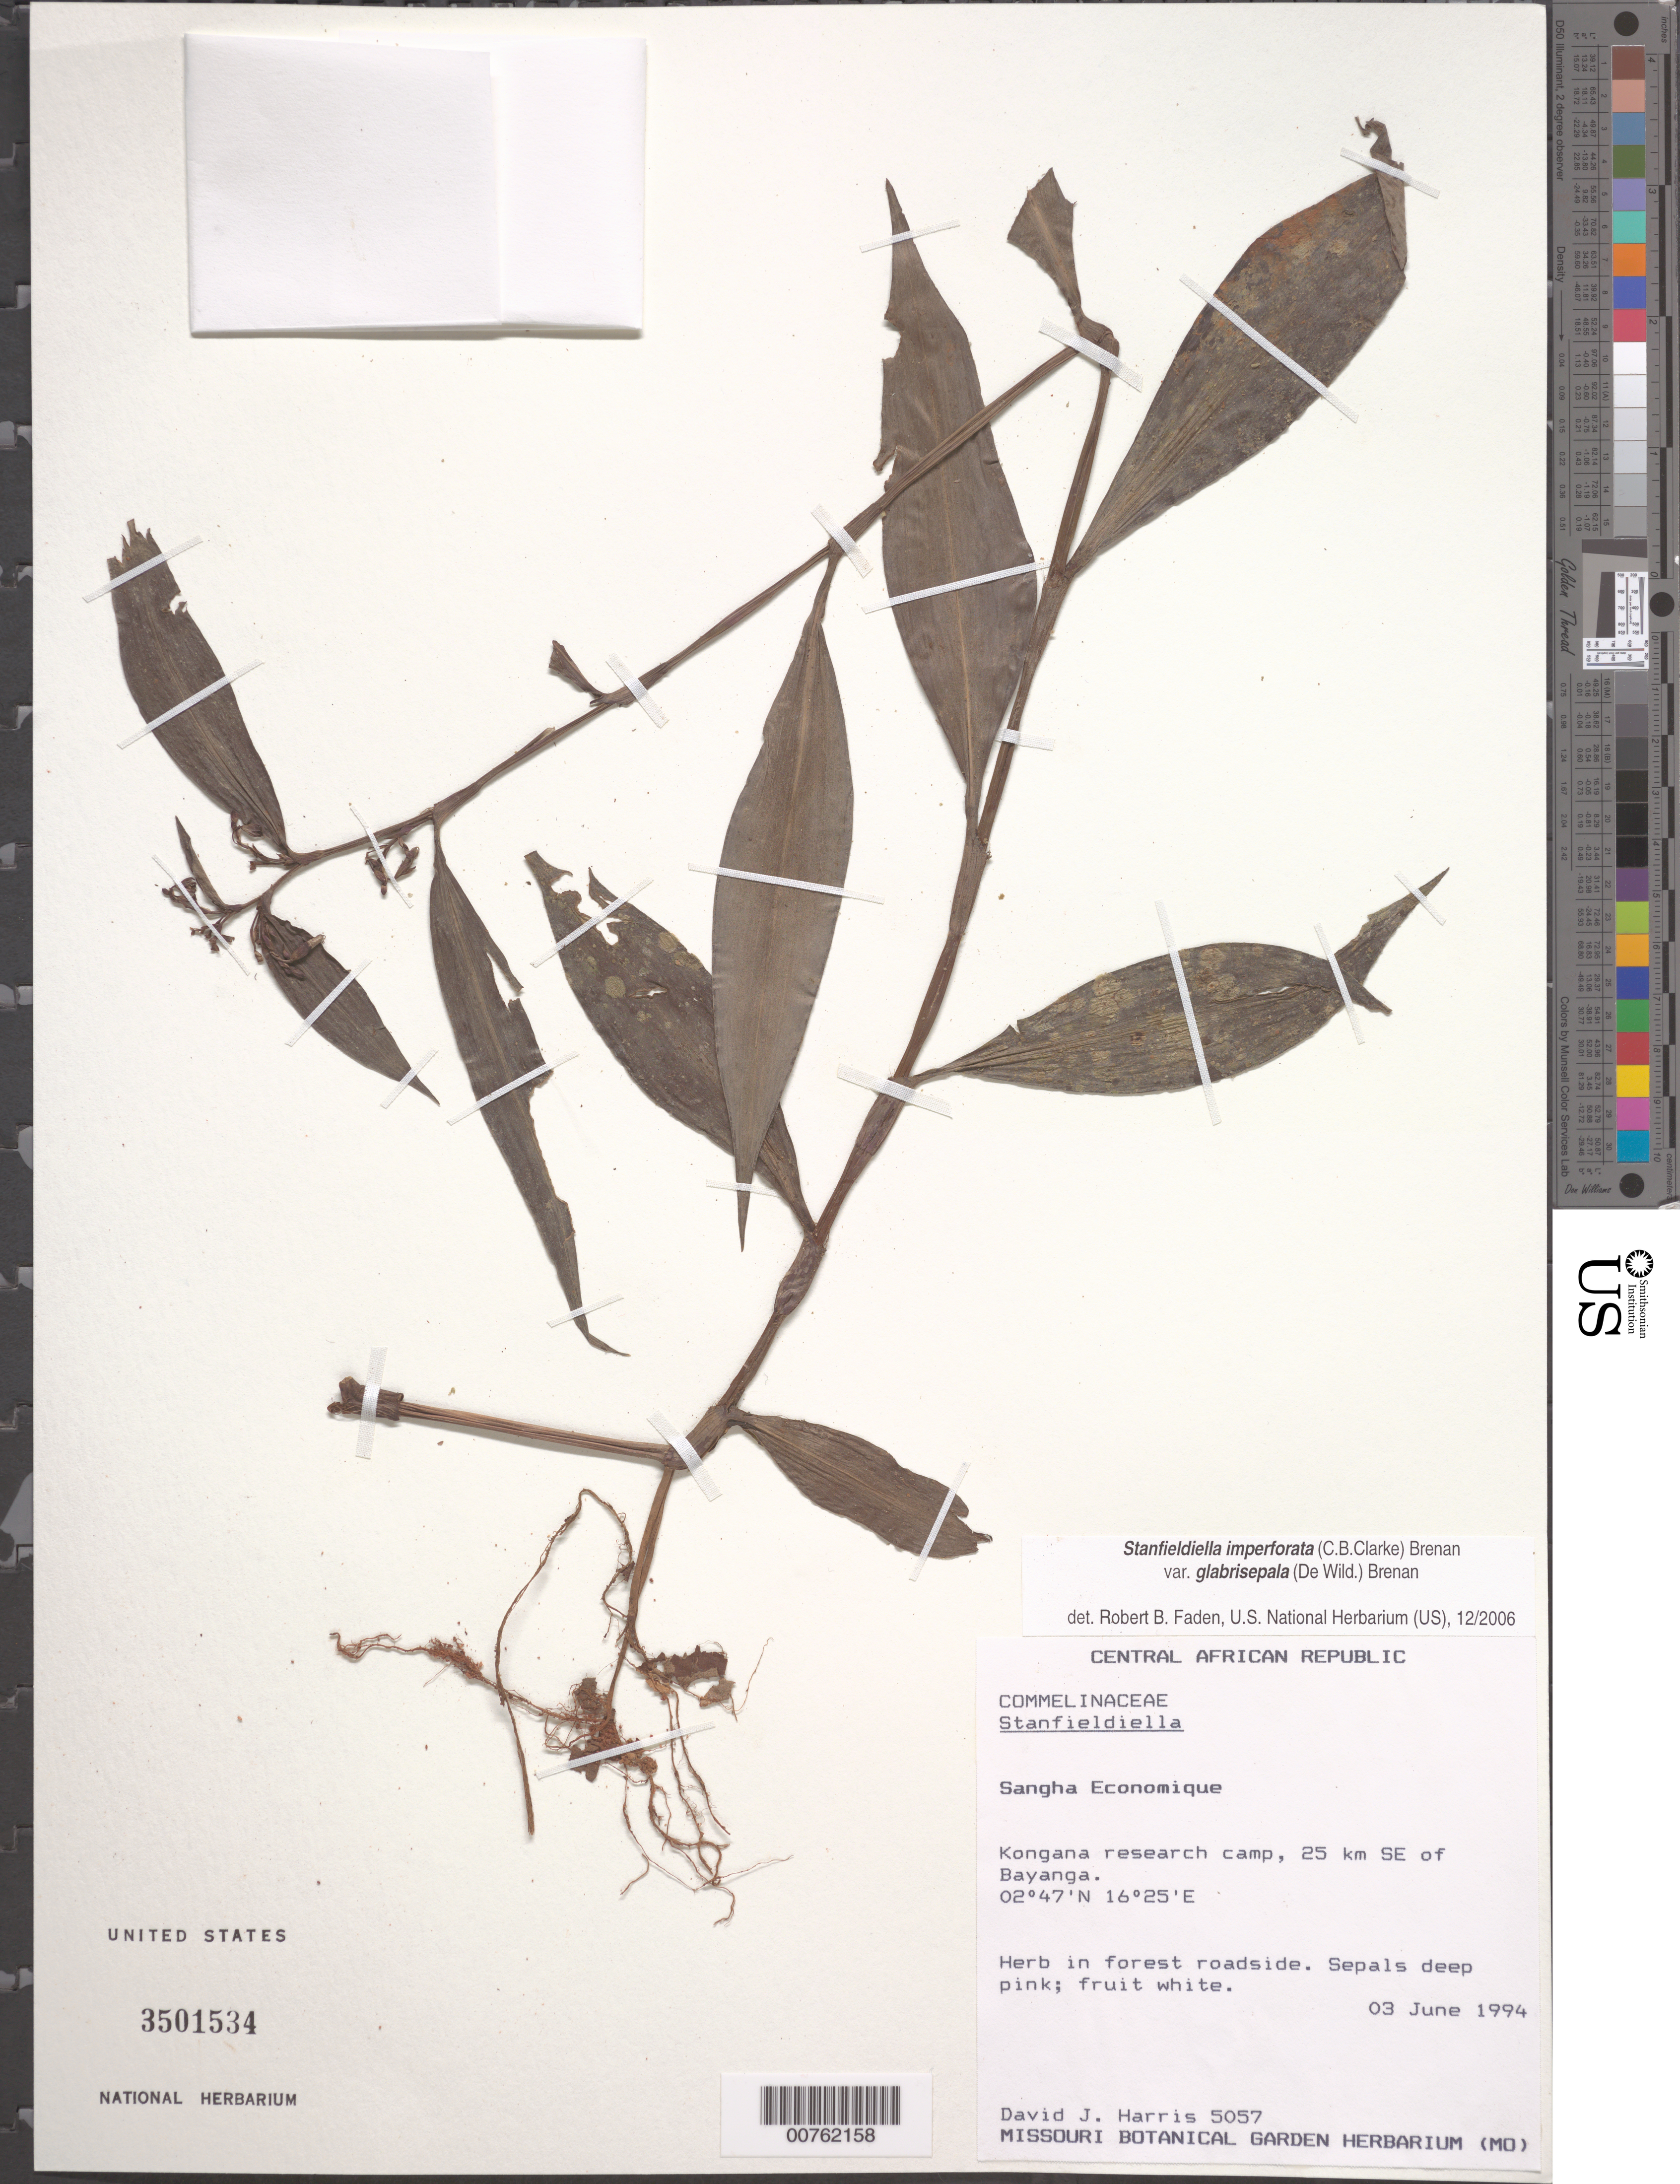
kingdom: Plantae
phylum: Tracheophyta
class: Liliopsida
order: Commelinales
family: Commelinaceae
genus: Stanfieldiella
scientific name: Stanfieldiella imperforata var. glabrisepala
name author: (De Wild.) Brenan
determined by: Faden, Robert B., (US), Smithsonian Institution - National Museum of Natural History (UNITED STATES)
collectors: D. J. Harris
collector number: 5057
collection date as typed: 03 Jun 1994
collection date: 1994-06-03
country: Central African Republic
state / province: Sangha-Mbaere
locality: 25 km SE of Bayanga. Kongana research camp,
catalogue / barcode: US 3501534